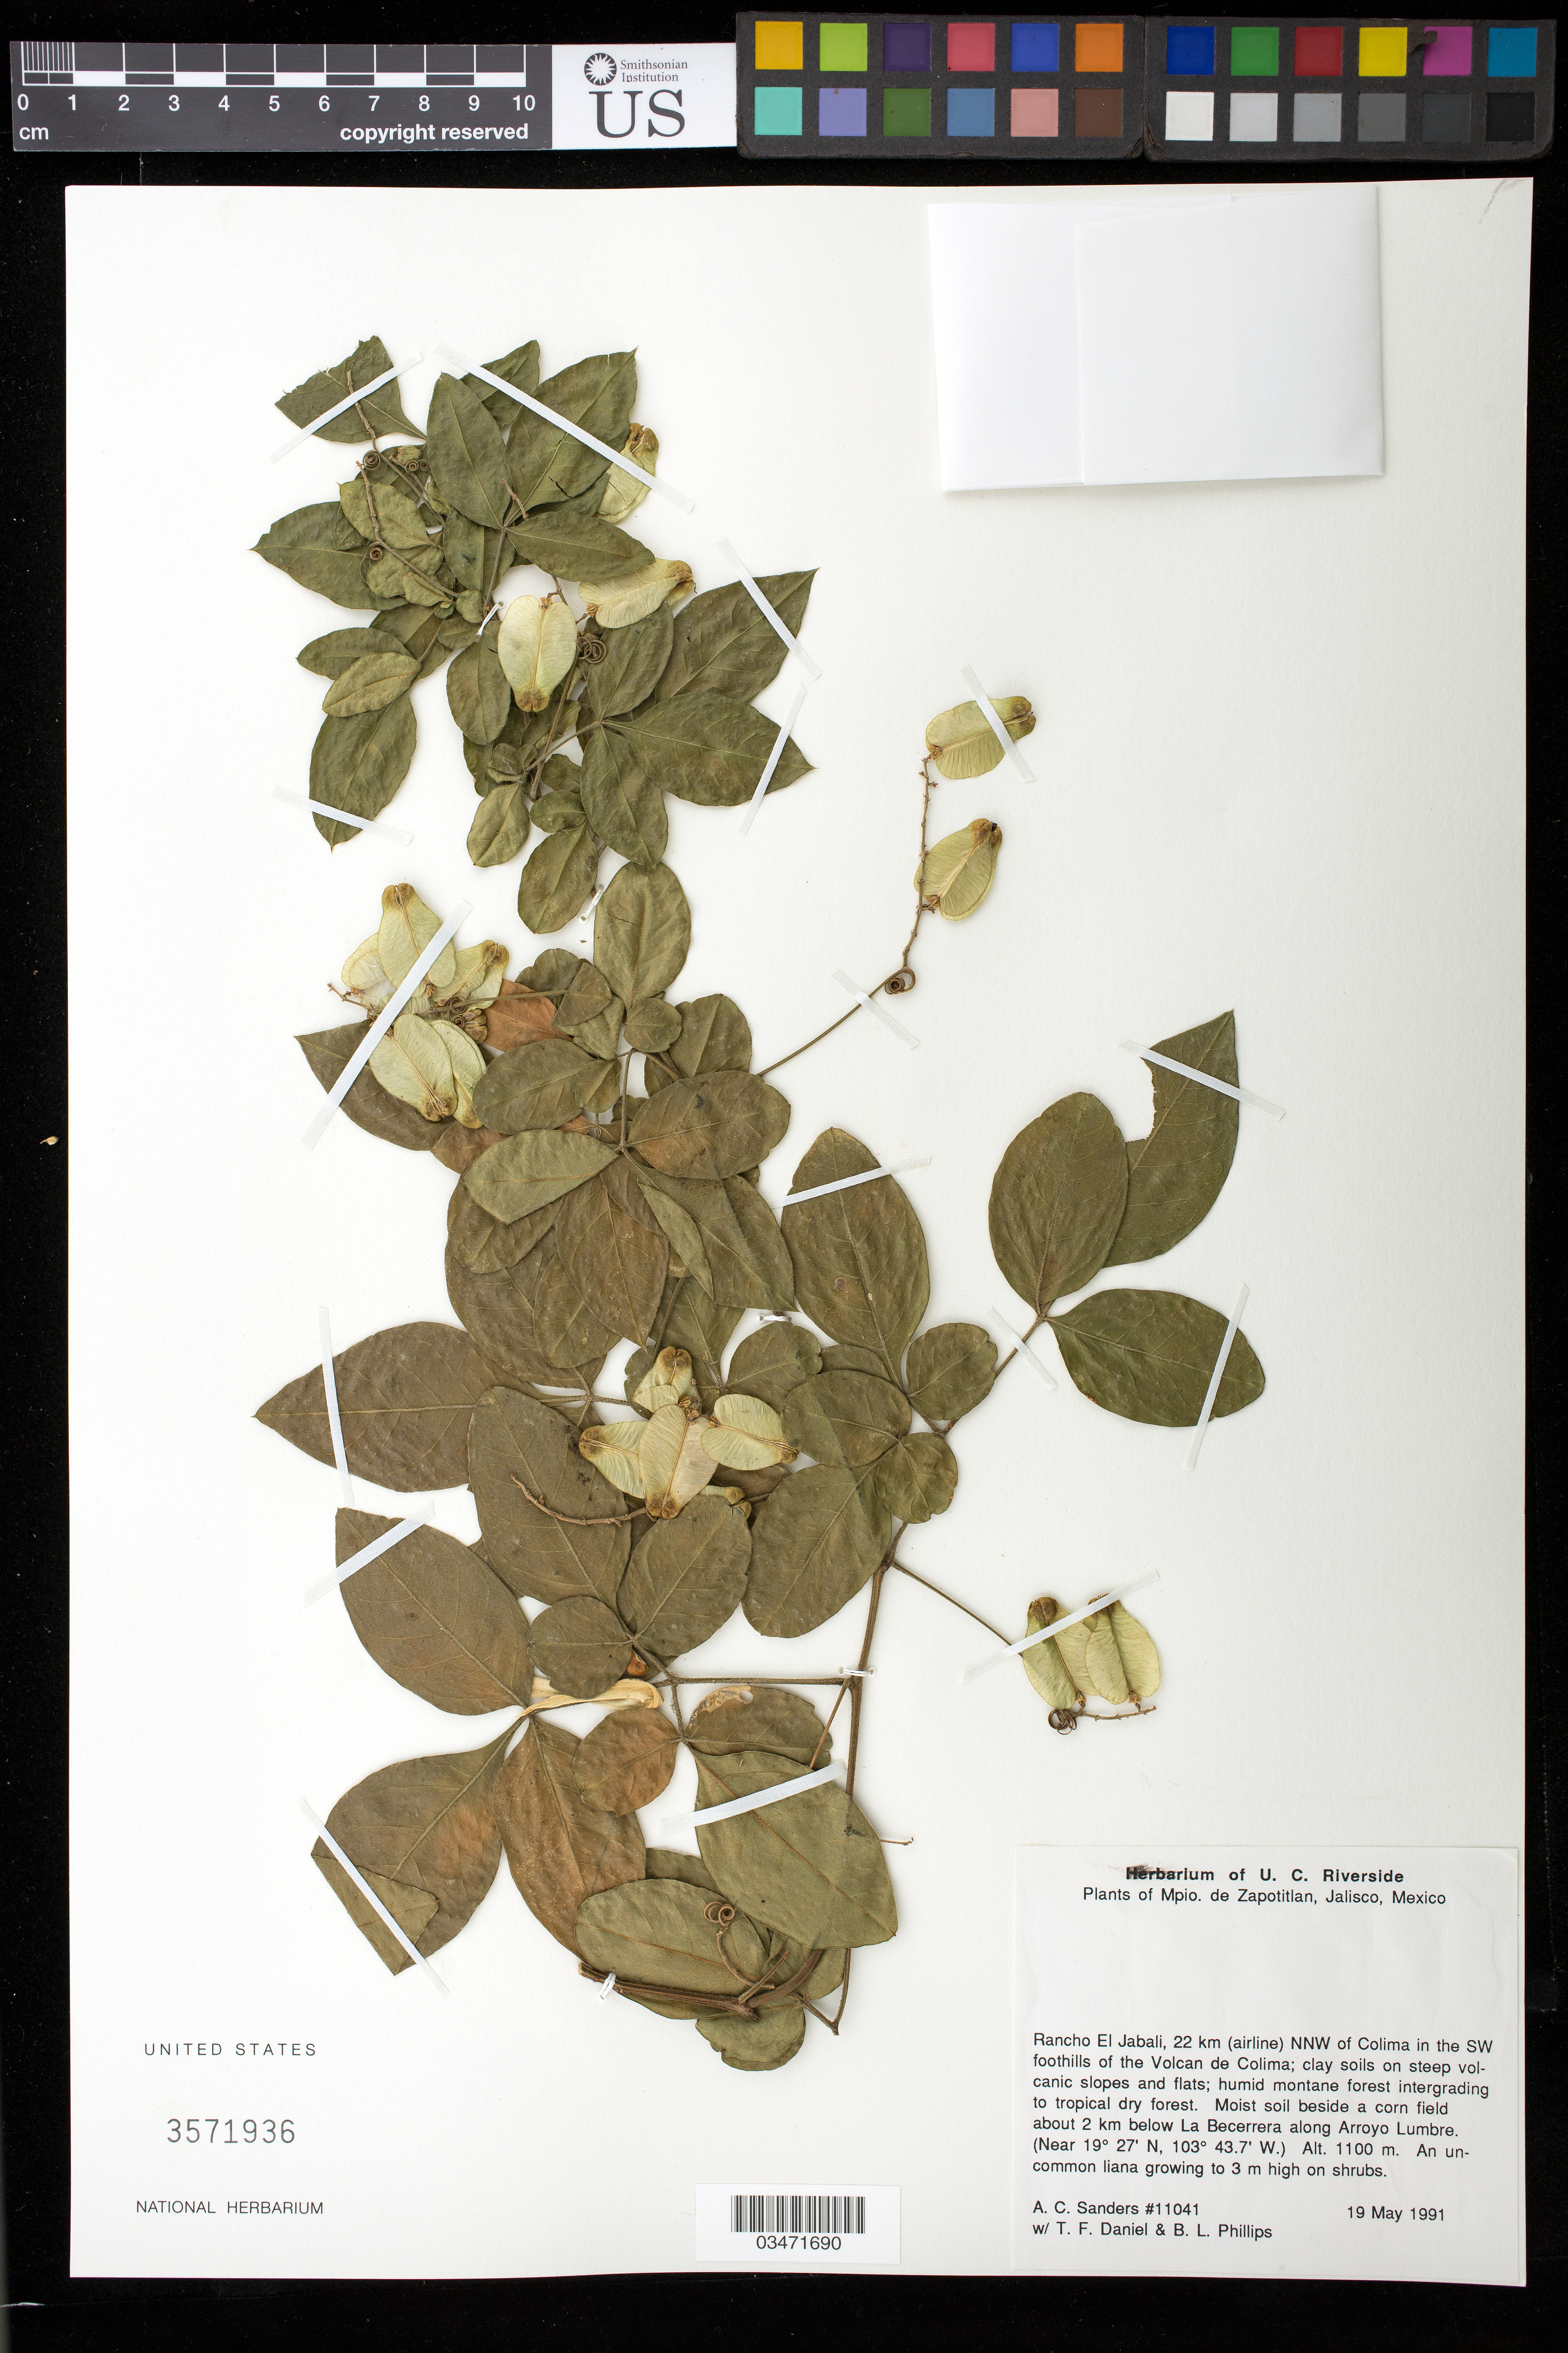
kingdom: Plantae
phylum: Tracheophyta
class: Magnoliopsida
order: Sapindales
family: Sapindaceae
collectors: A. Sanders, T. F. Daniel & B. L. Phillips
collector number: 11041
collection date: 1991-05-19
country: Mexico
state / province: Jalisco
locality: Mpio. de Zapotitlan. Rancho El Jabali, 22 km (airline) NNW of Colima in the SW foothills of the Volcan de Colima. About 2 km below La Becerera along Arroyo Lumbre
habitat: Clay soils on steep volcanic slopes and flats; humid montane forest intergrading to tropical dry forest. Moist soil beside a corn field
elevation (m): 1100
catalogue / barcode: US 3571936